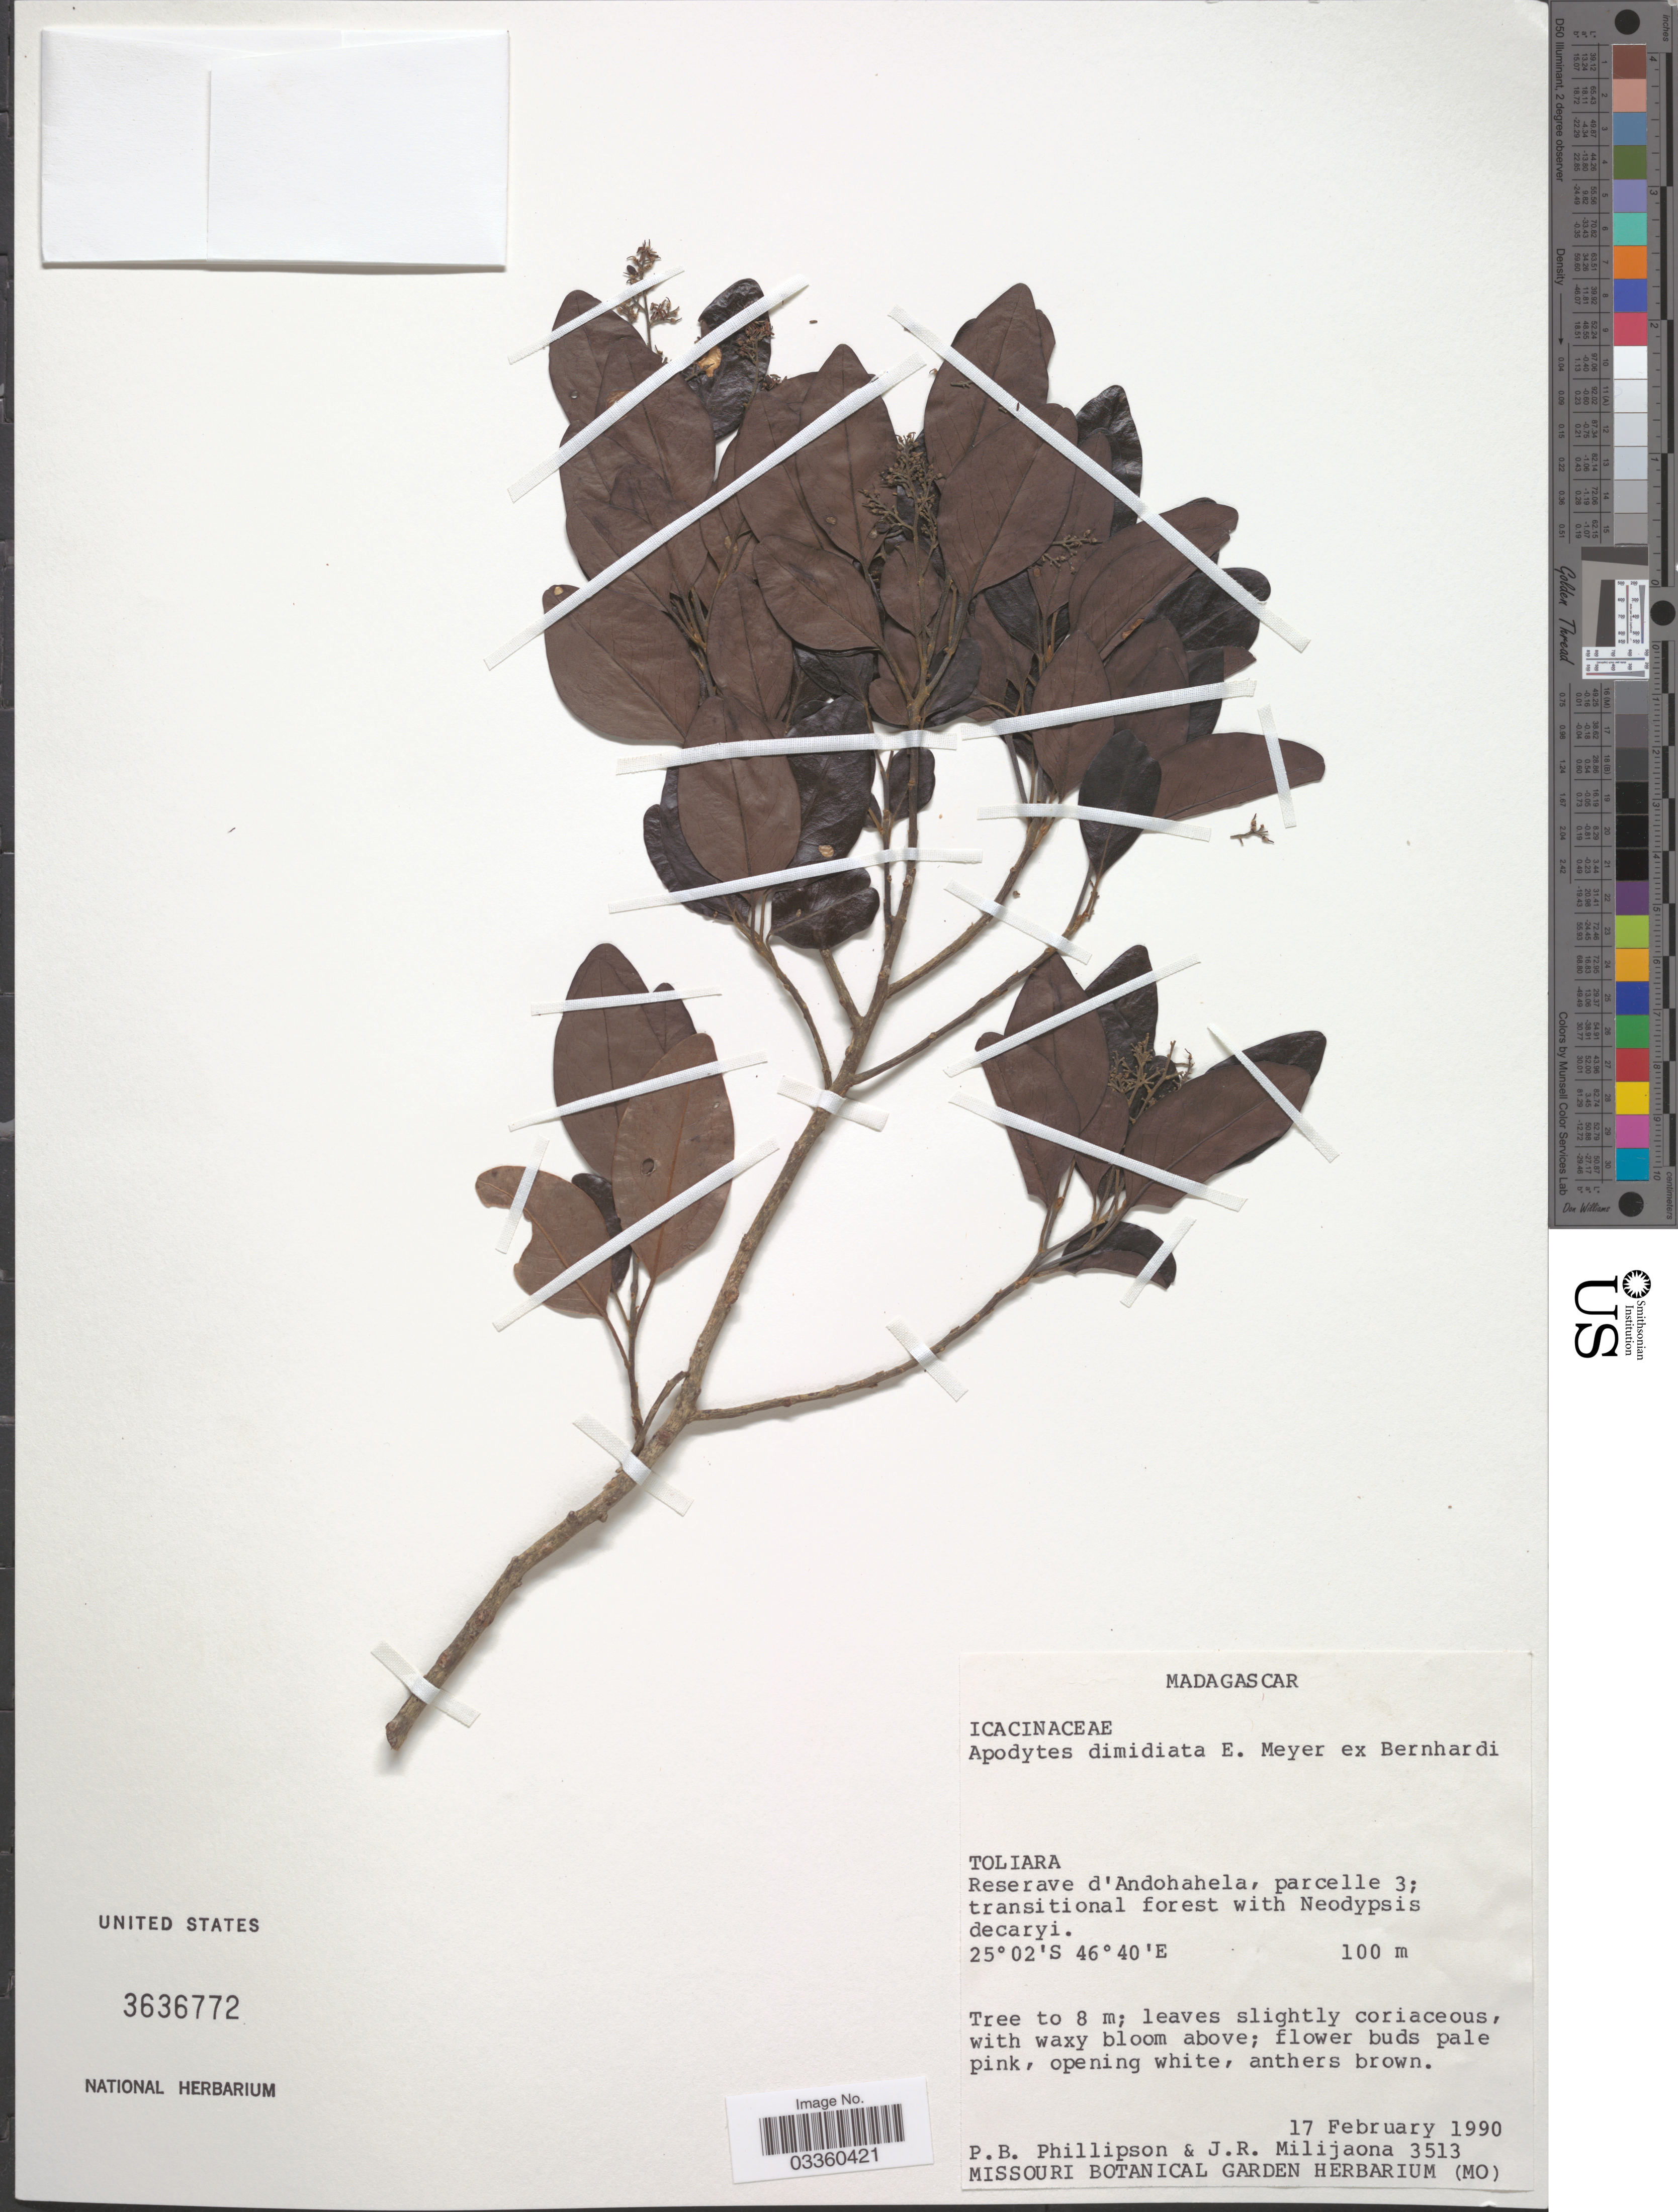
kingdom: Plantae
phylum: Tracheophyta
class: Magnoliopsida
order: Metteniusales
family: Metteniusaceae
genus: Apodytes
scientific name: Apodytes dimidiata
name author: E. Mey. ex Arn.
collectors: P. B. Phillipson & J. R. Milijaona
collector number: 3513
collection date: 1990-02-17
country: Madagascar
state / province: Anosy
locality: Reserave d'Andohahela, parcelle 3.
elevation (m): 100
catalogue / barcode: US 3636772